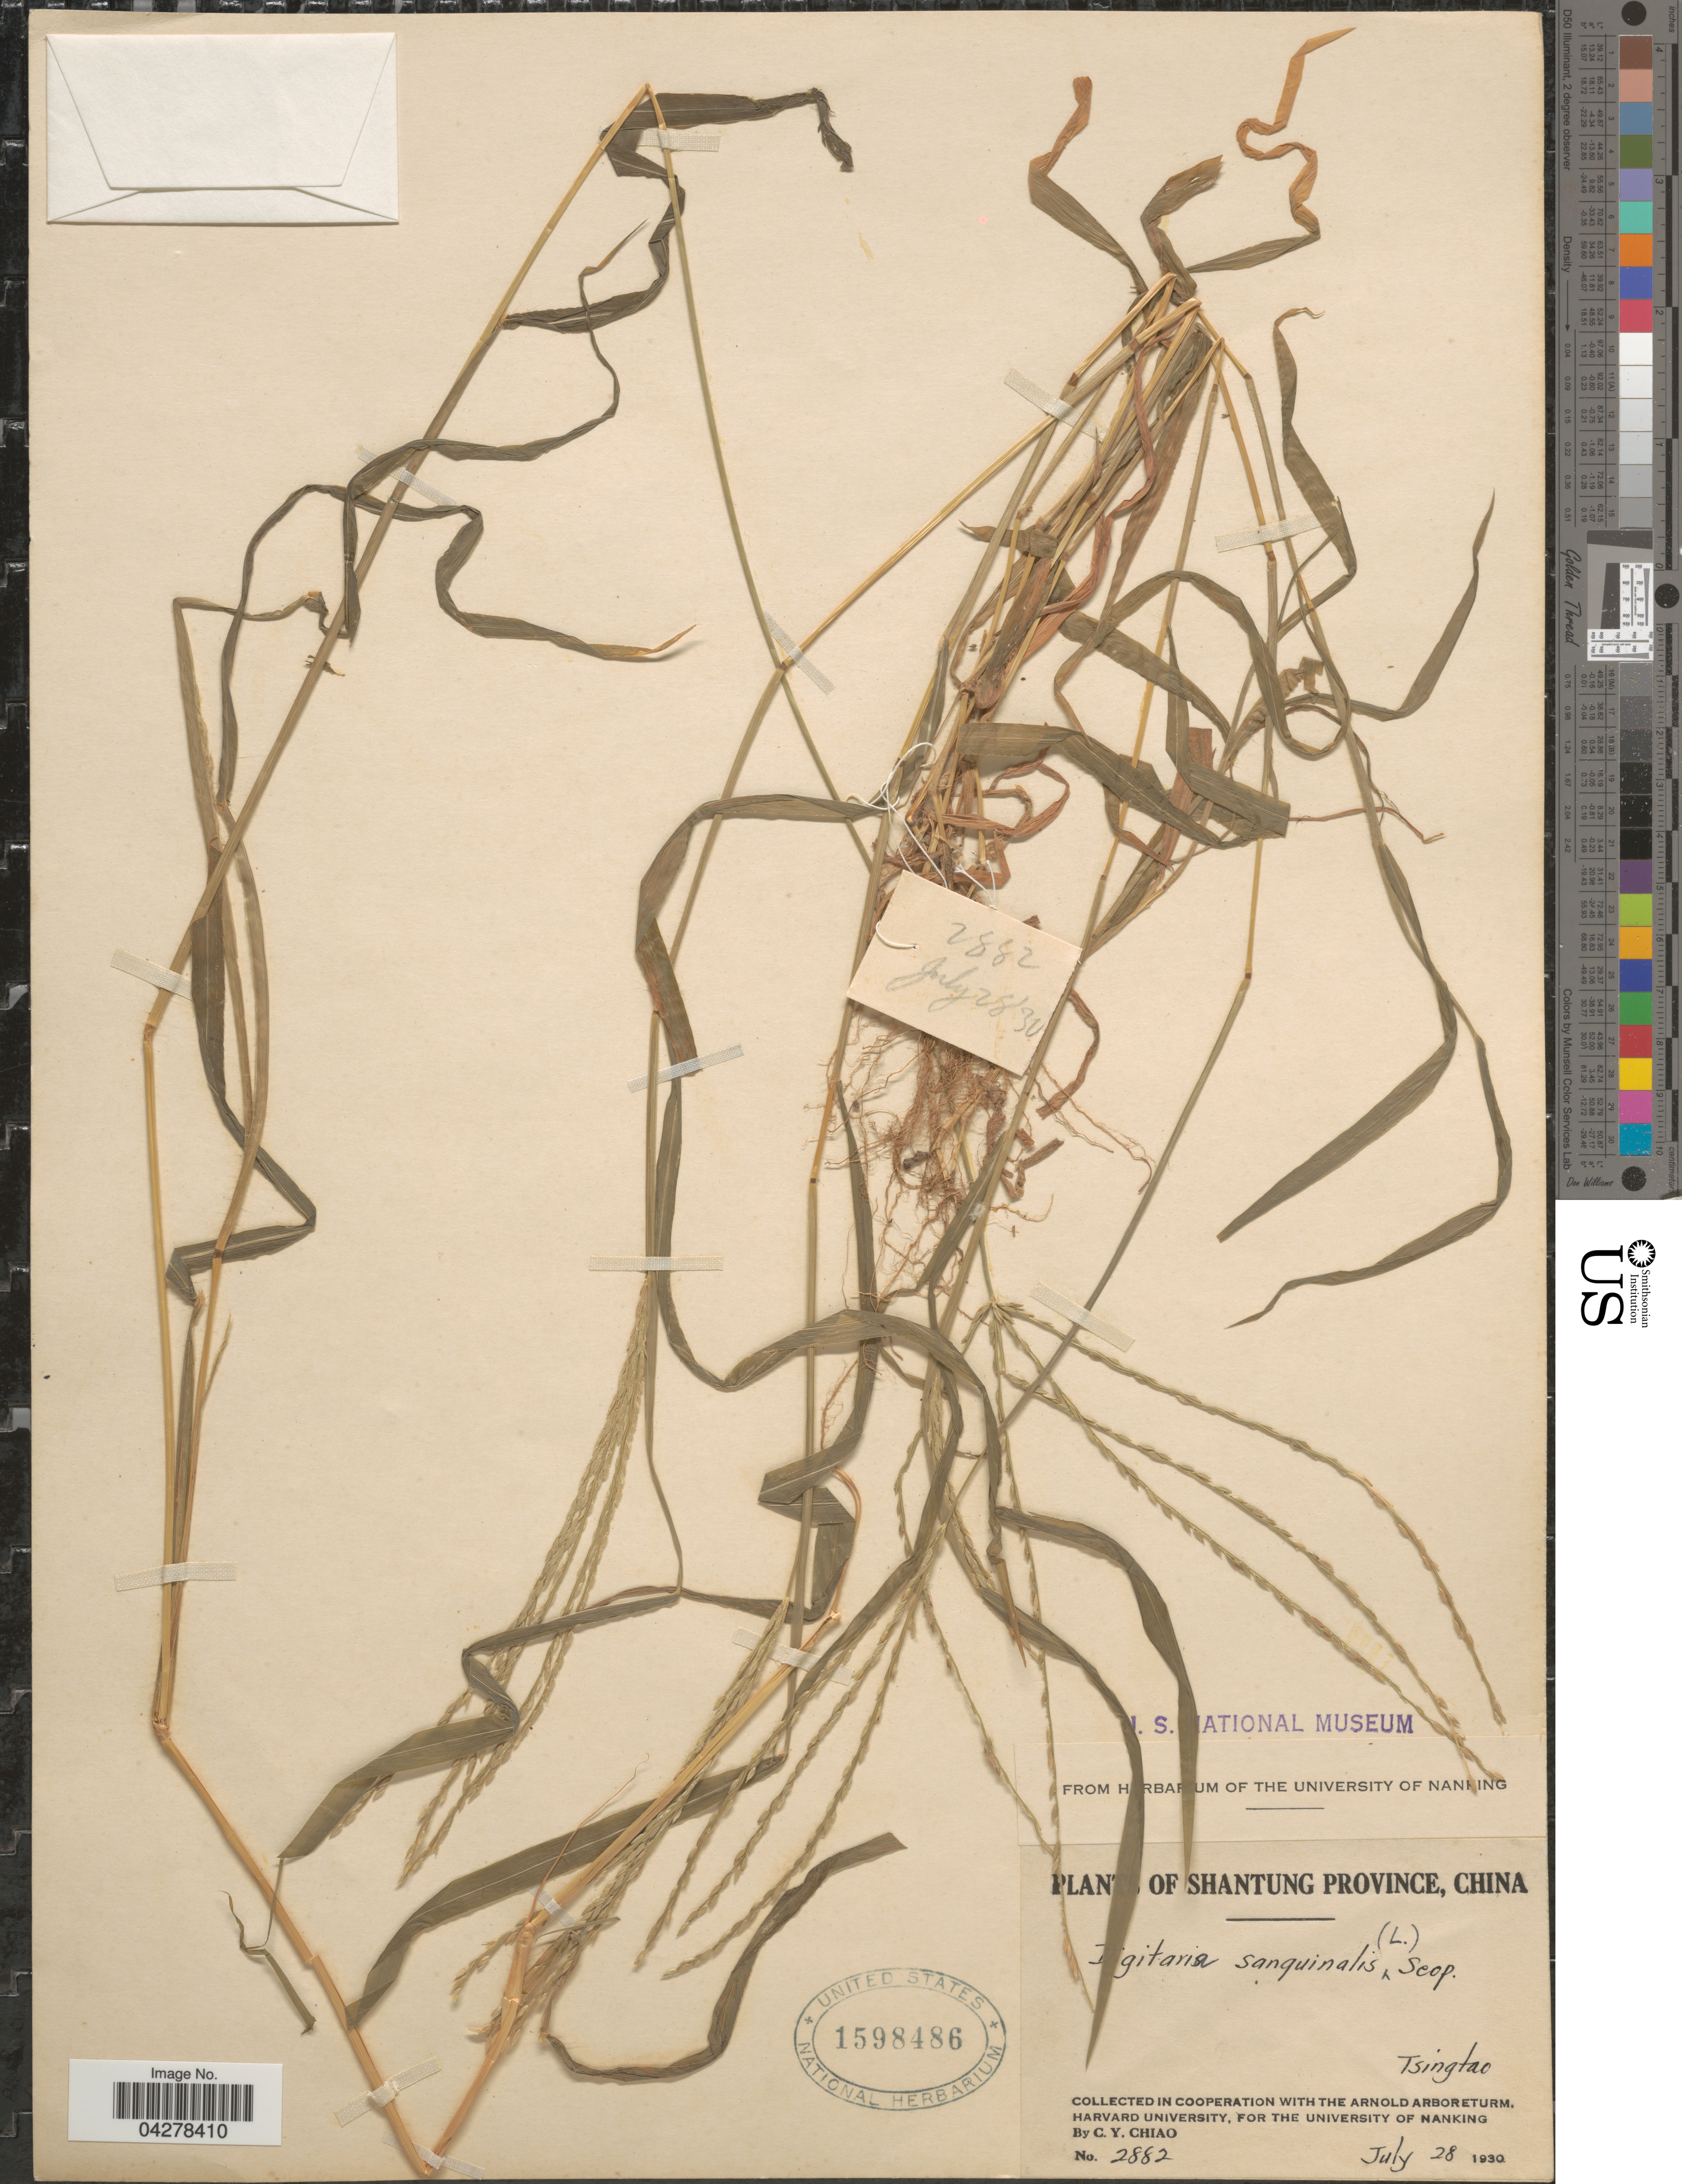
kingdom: Plantae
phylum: Tracheophyta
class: Liliopsida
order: Poales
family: Poaceae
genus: Digitaria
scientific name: Digitaria sanguinalis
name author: (L.) Scop.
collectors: C. Y. Chiao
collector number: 2882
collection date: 1930-07-28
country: China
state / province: Shandong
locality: Shantung Province. Tsingtao.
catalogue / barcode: US 1598486